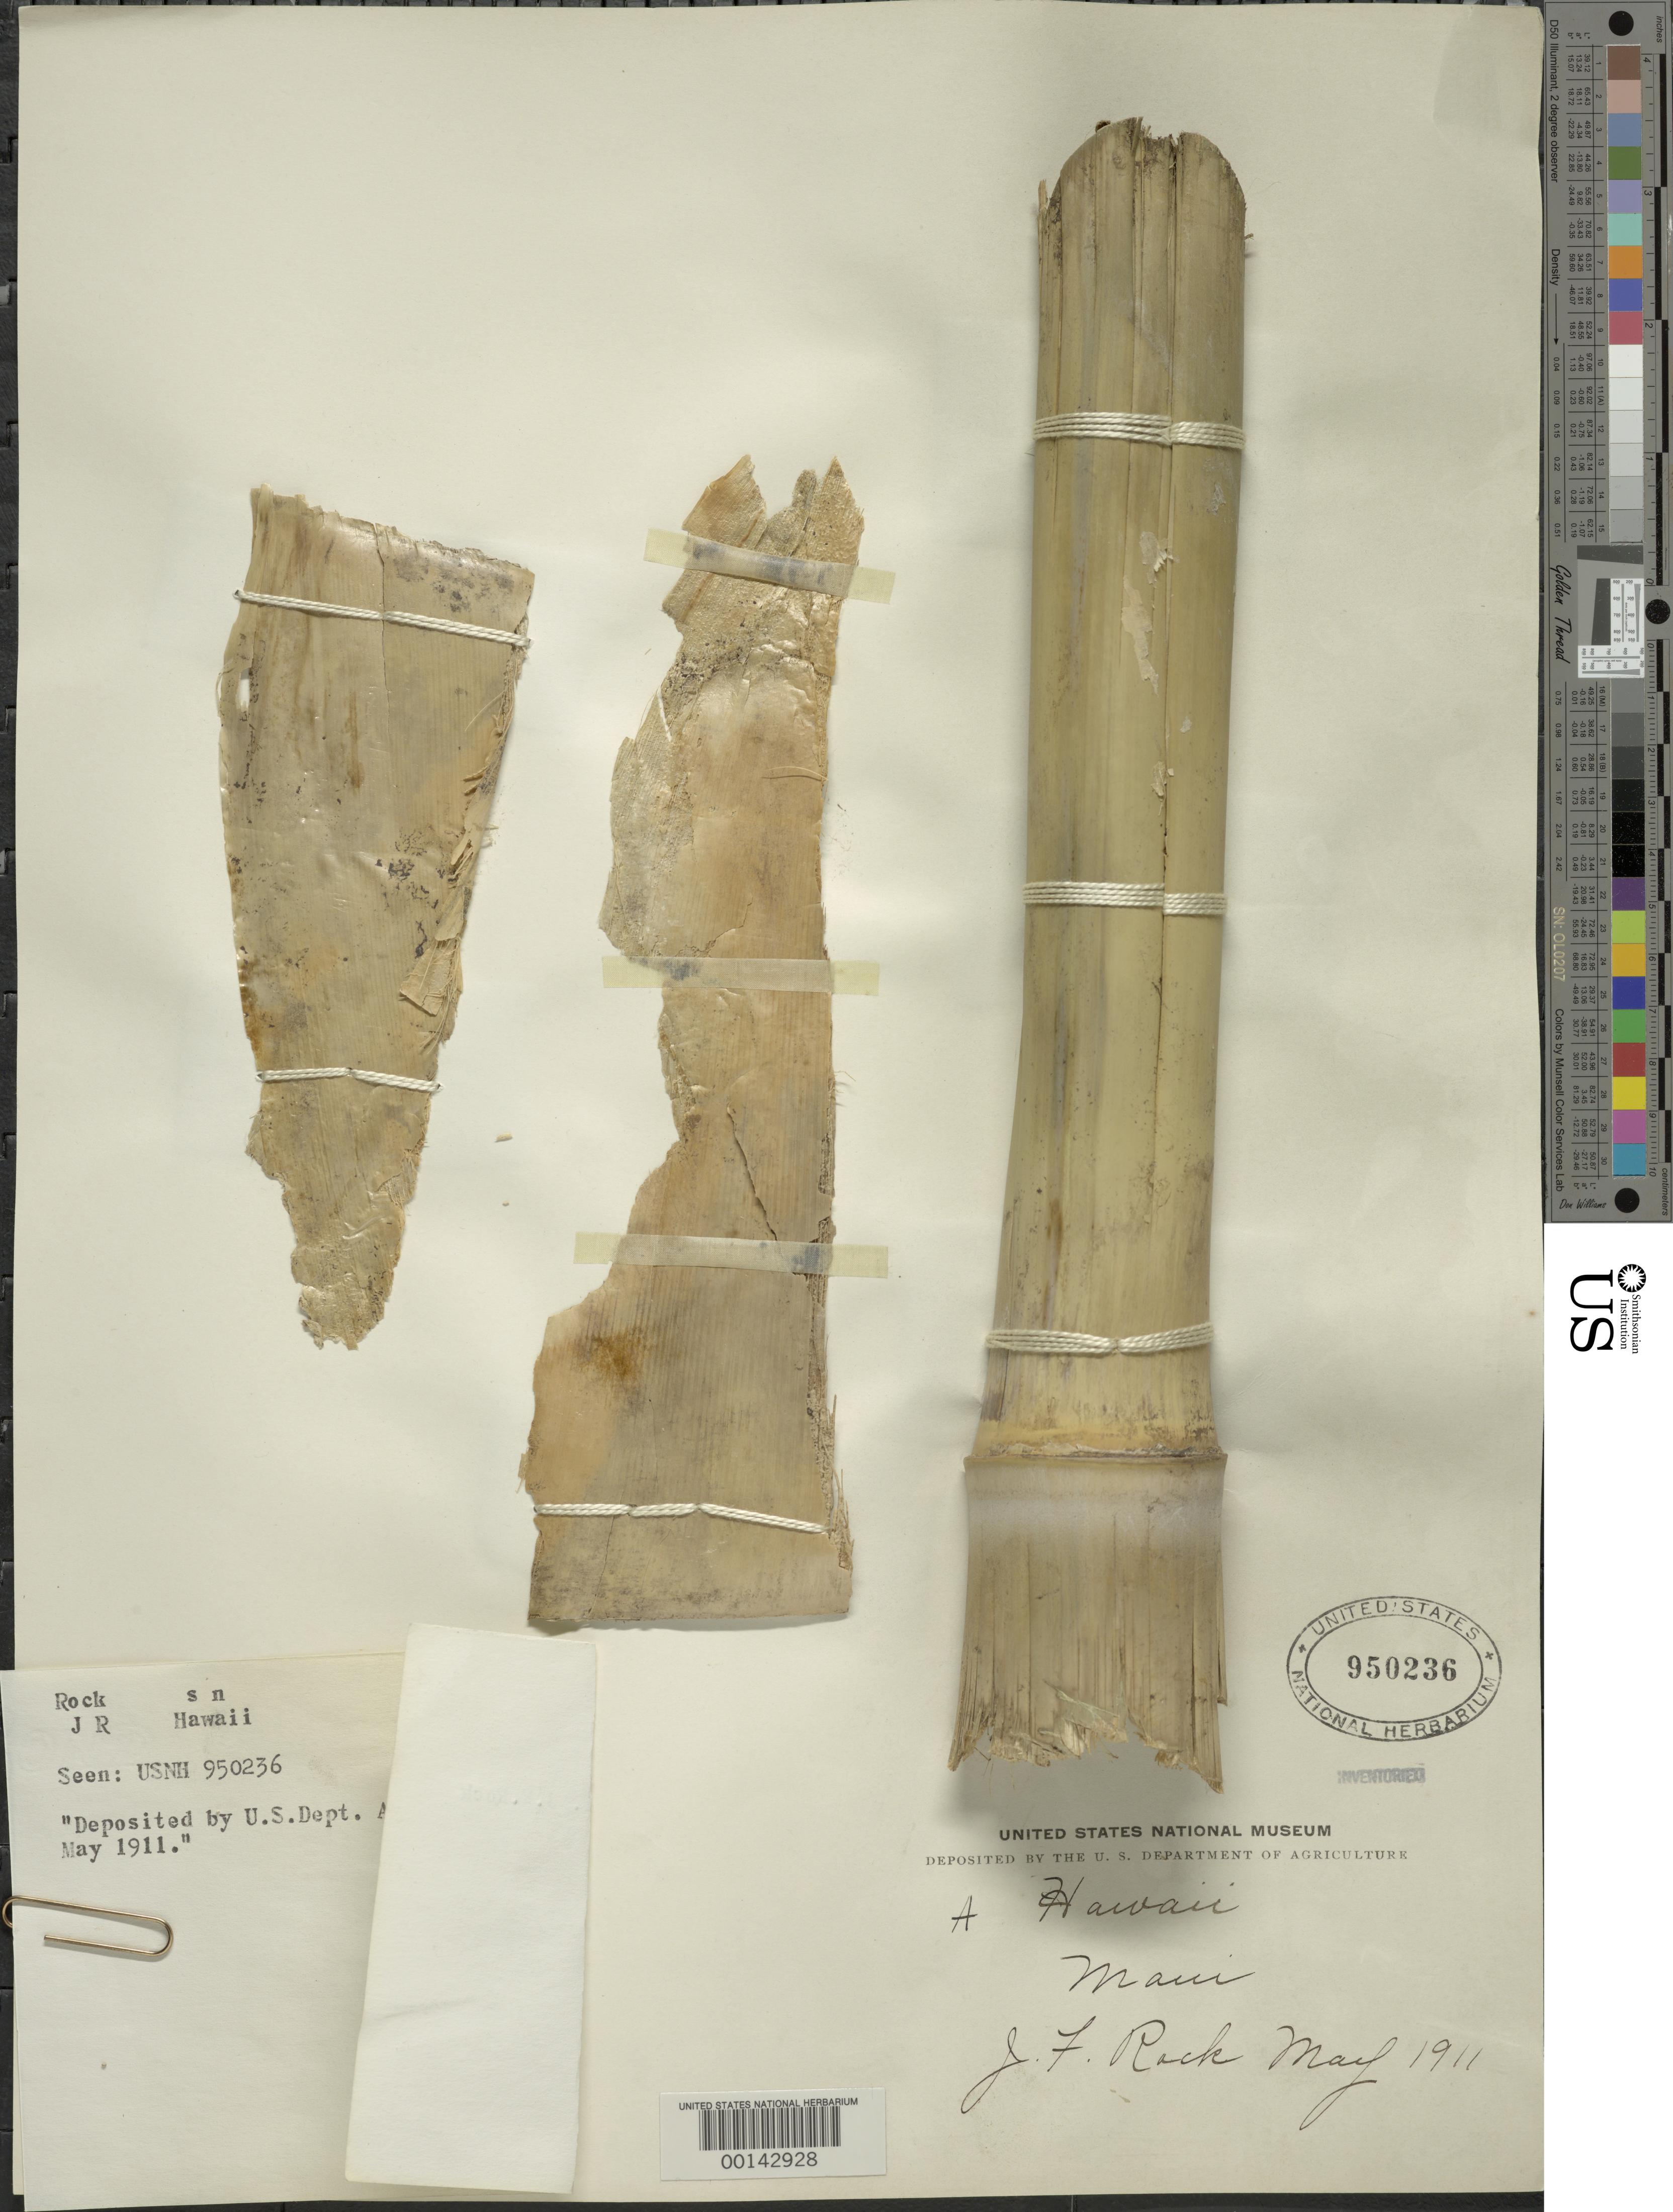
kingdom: Plantae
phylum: Tracheophyta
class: Liliopsida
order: Poales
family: Poaceae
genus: Schizostachyum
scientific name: Schizostachyum glaucifolium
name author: (Rupr.) Munro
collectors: J. F. Rock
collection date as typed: May 1911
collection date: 1911-05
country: United States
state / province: Hawaii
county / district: Maui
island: Maui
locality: Maui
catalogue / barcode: US 950236